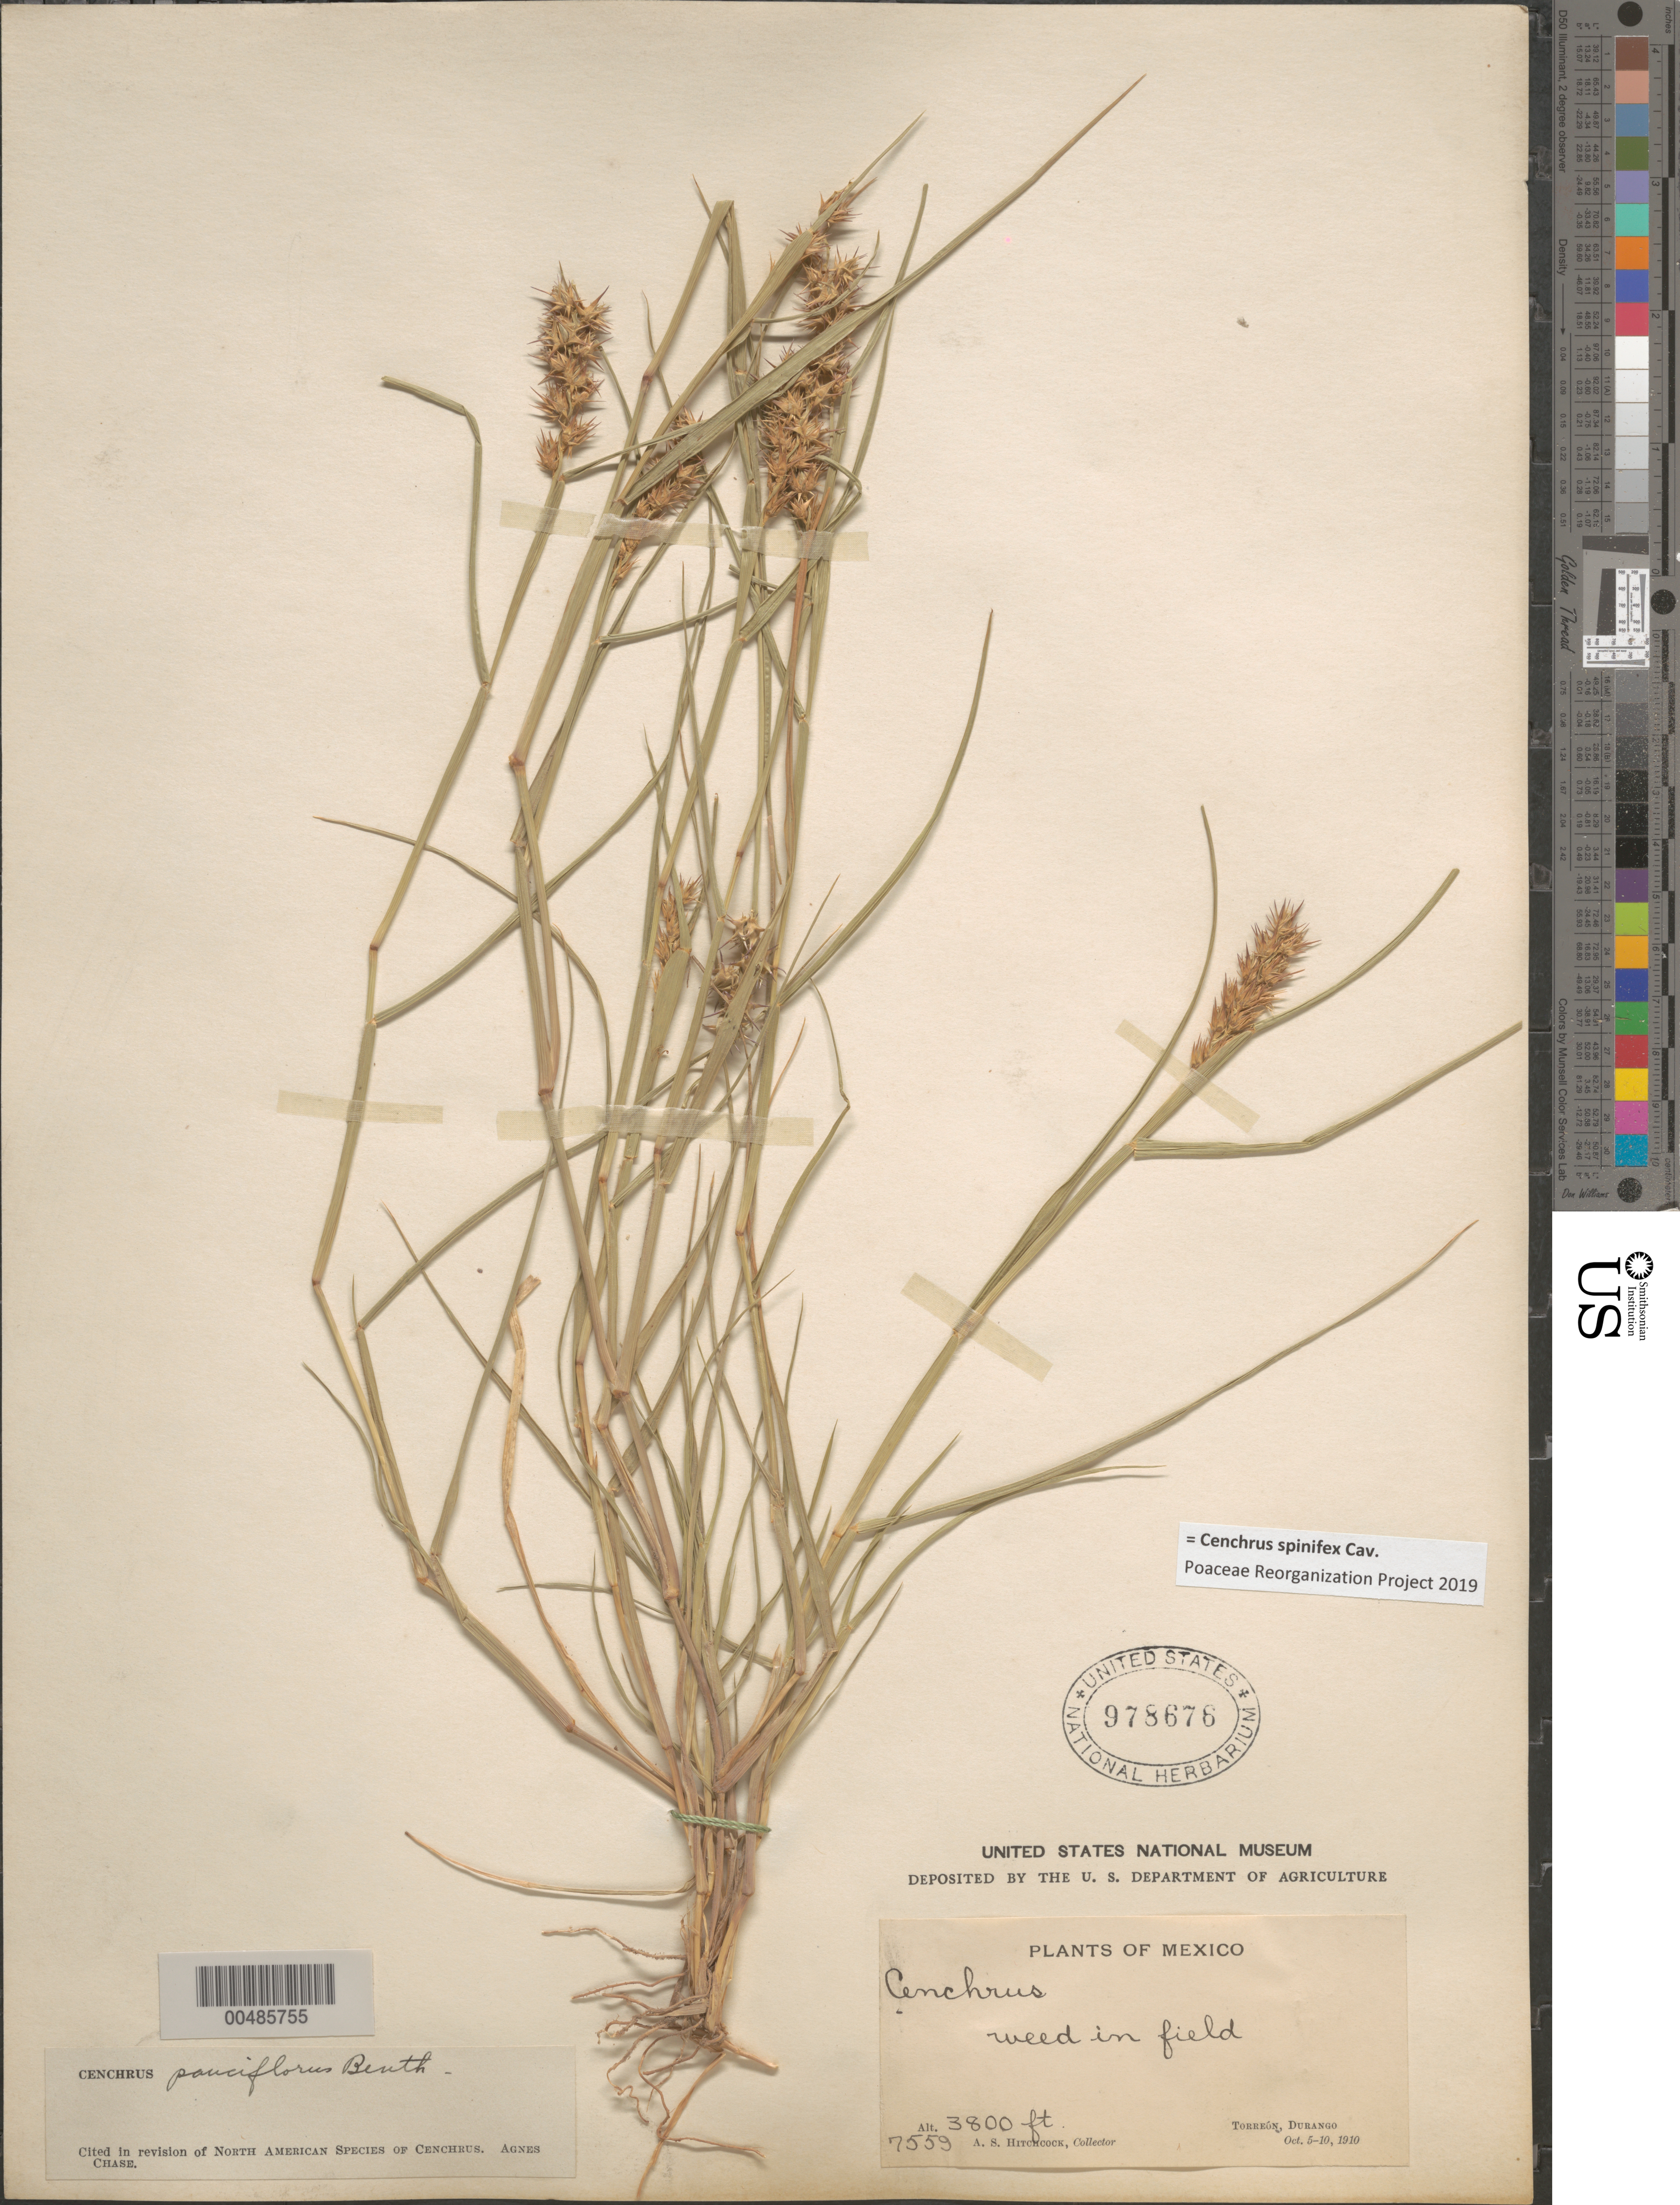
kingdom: Plantae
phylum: Tracheophyta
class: Liliopsida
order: Poales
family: Poaceae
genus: Cenchrus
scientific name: Cenchrus spinifex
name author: Cav.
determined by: Poaceae Reorganization Project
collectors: A. S. Hitchcock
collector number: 7559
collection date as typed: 5 Oct 1910 to 10 Oct 1910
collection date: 1910-10-05/1910-10-10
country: Mexico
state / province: Durango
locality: Torreón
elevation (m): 1158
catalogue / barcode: US 978676